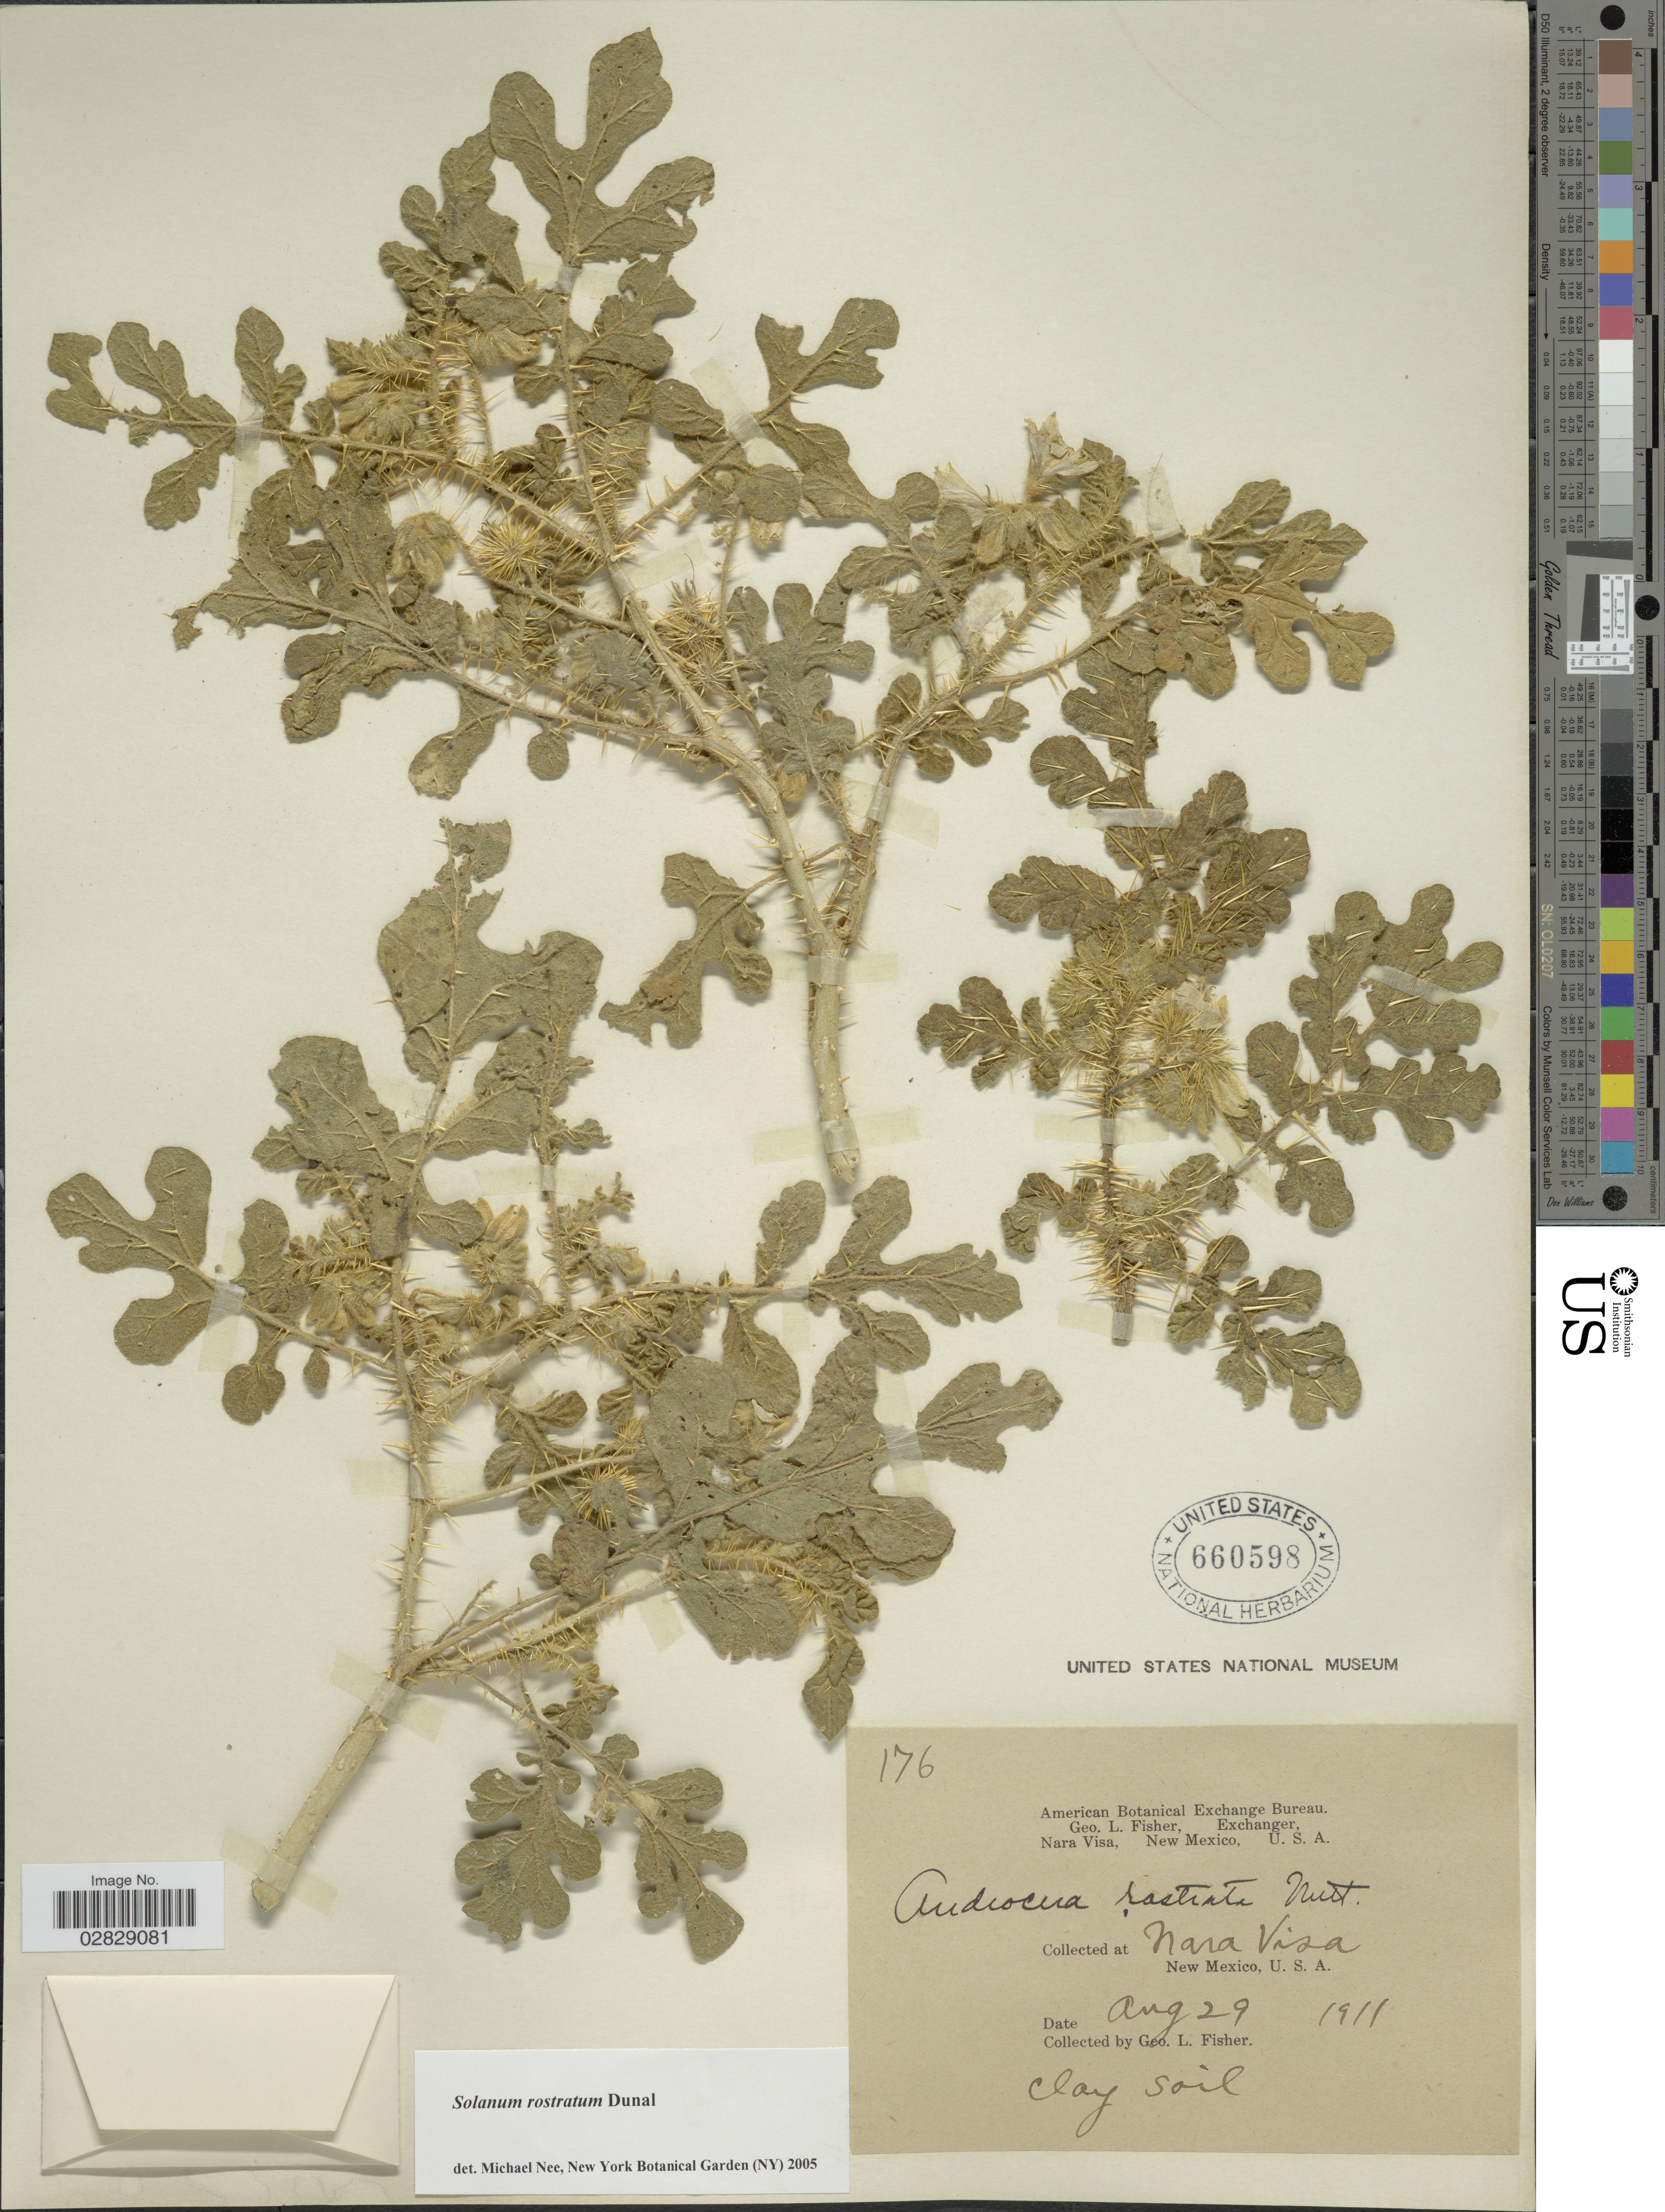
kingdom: Plantae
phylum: Tracheophyta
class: Magnoliopsida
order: Solanales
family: Solanaceae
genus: Solanum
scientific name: Solanum rostratum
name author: Dunal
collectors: G. L. Fisher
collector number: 176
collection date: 1911-08-29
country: United States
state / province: New Mexico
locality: Nara Visa.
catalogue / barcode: US 660598